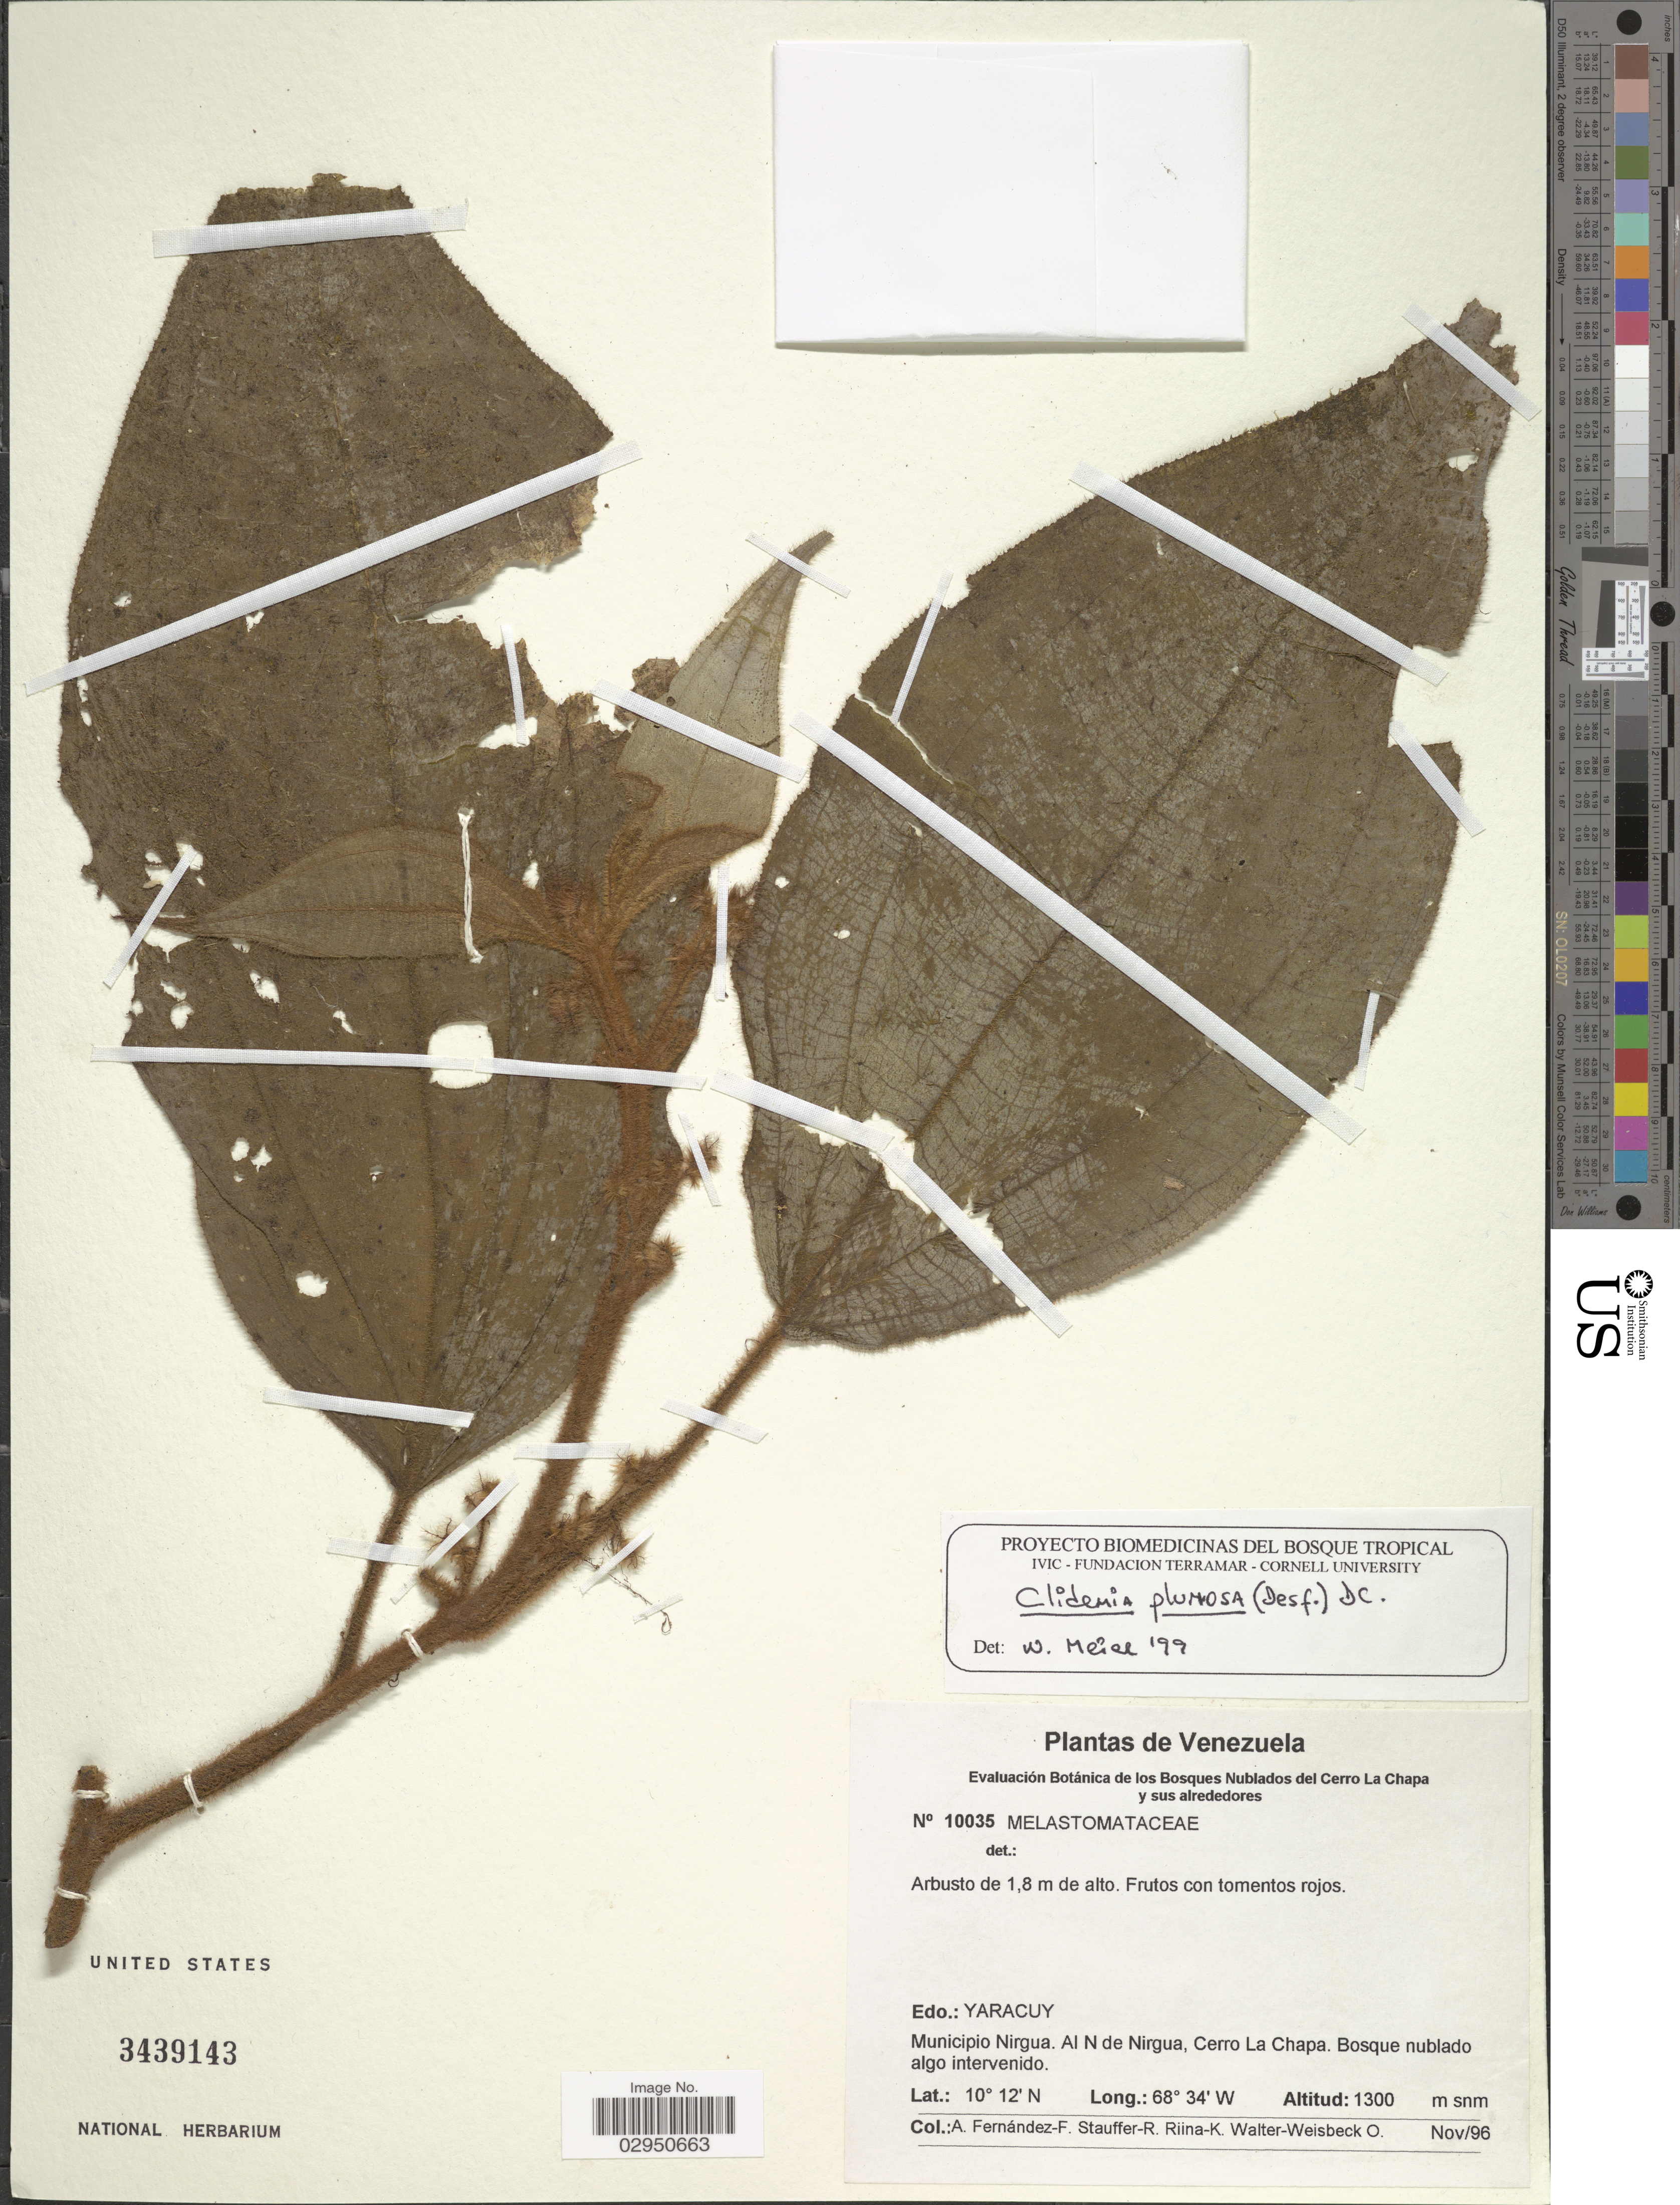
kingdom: Plantae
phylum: Tracheophyta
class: Magnoliopsida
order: Myrtales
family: Melastomataceae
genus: Clidemia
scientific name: Clidemia plumosa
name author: DC.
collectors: A. Fernández F., R. Stauffer, K. Riina & O. Walter-Weisbeck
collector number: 10035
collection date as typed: Transcribed d/m/y: /11/96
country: Venezuela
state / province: Yaracuy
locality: Municipio Nirgua. Al N de Nirgua, Cerro La Chapa.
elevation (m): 1300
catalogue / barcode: US 3439143